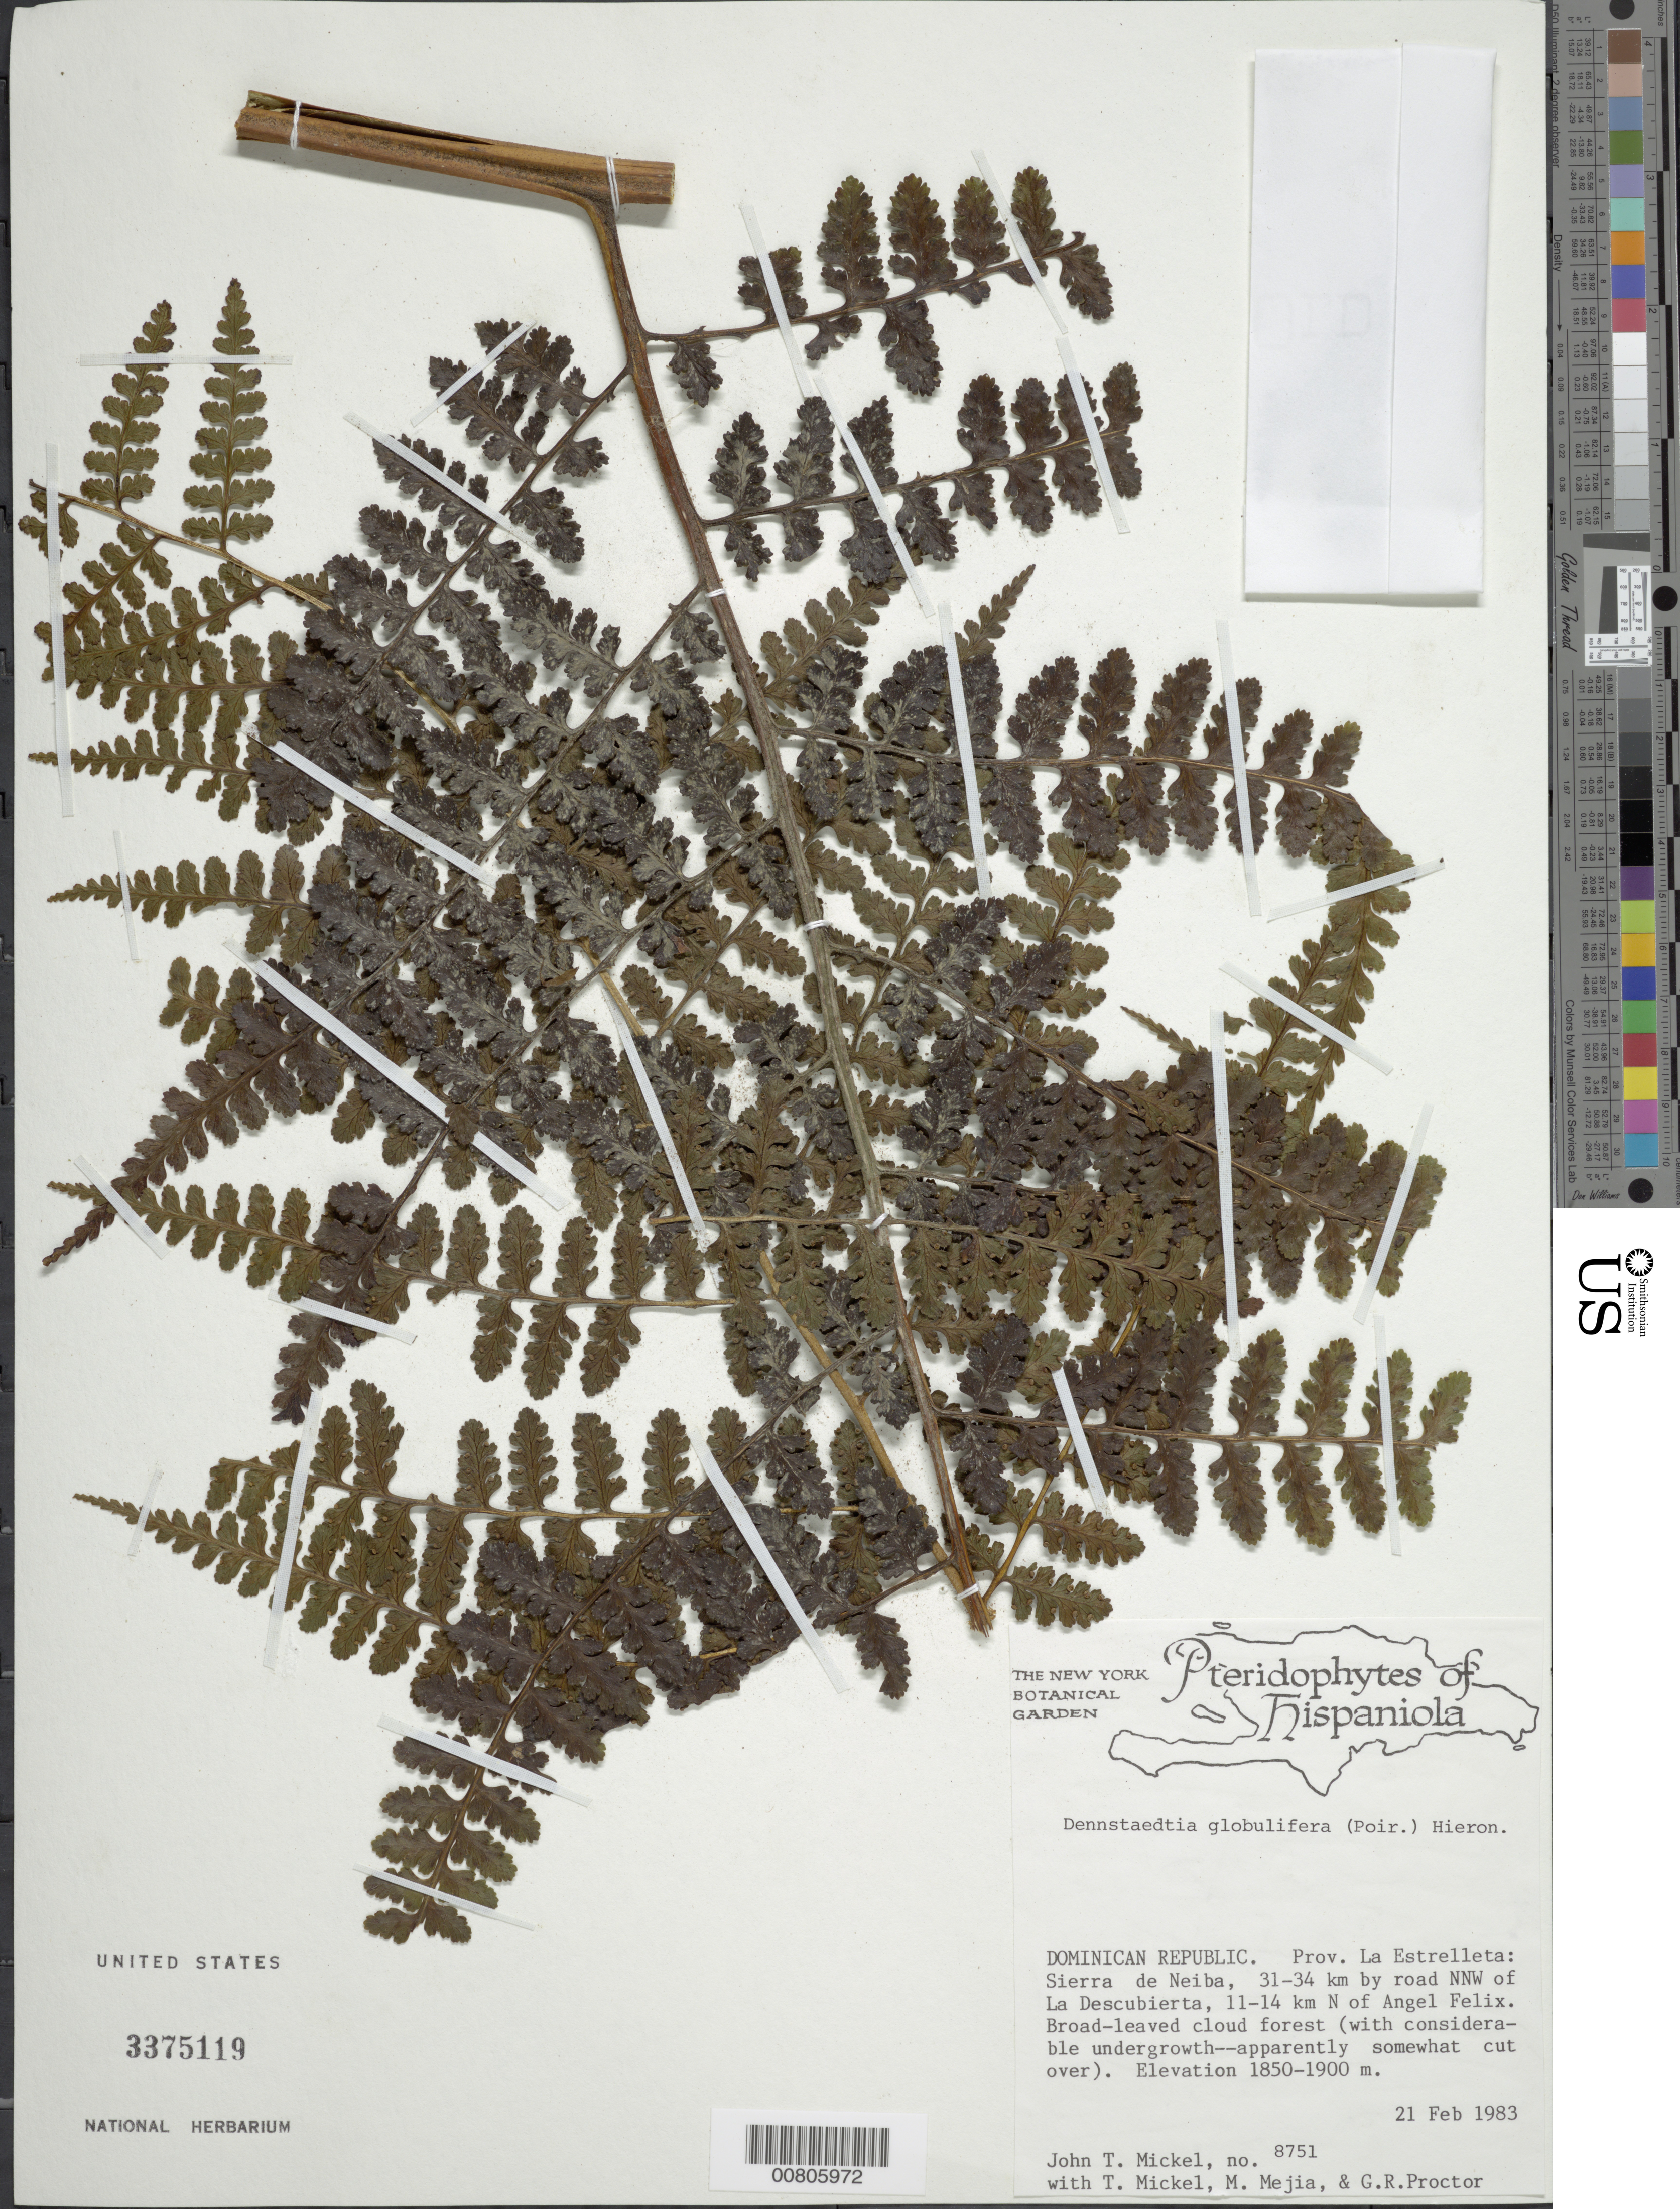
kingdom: Plantae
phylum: Tracheophyta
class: Polypodiopsida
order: Polypodiales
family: Dennstaedtiaceae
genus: Dennstaedtia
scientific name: Dennstaedtia globulifera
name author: (Poir.) Hieron.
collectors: J. T. Mickel, T. Mickel, M. Mejia & G. R. Proctor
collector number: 8751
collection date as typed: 21 Feb 1983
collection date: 1983-02-21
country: Dominican Republic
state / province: El Seibo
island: Hispaniola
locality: Prov. La Estrelleta, Sierra de Neiba, 31-34 km NNW of La Descubierta, 11-14 km N of Angel Felix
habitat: Broad-leaved cloud forest (with considerable undergrowth -- apparently somewhat cut over)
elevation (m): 1850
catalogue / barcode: US 3375119